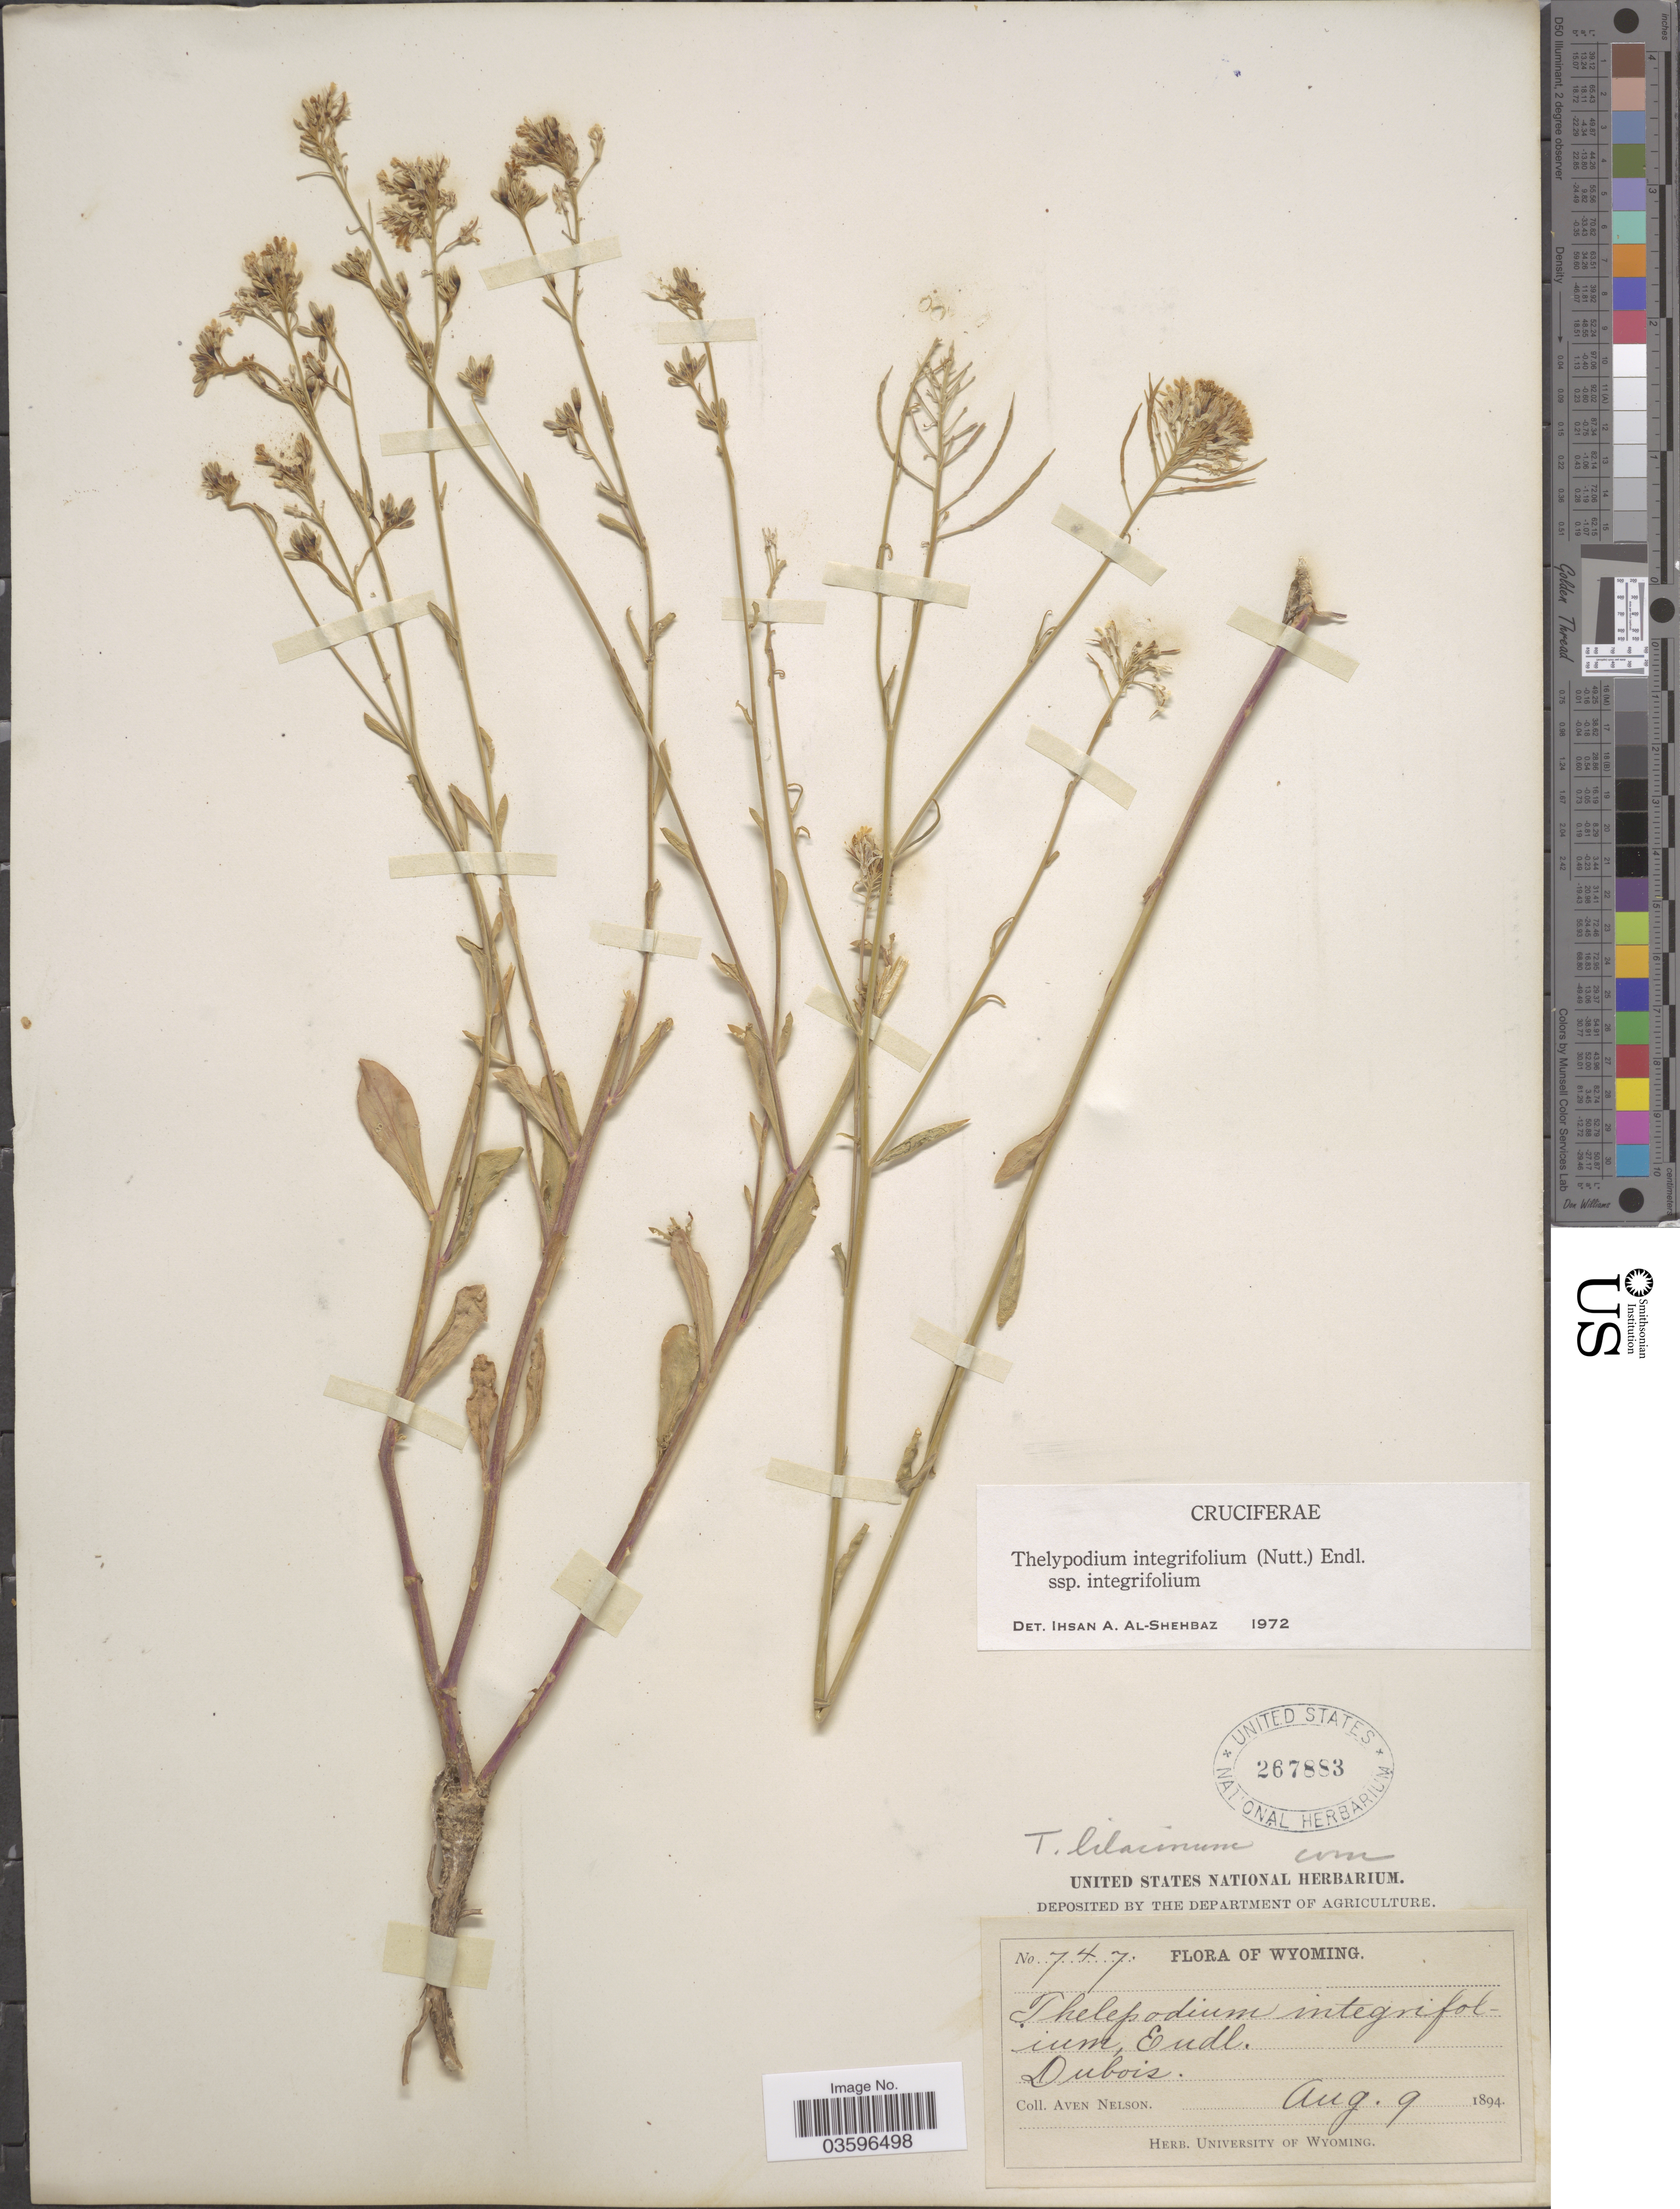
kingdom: Plantae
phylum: Tracheophyta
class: Magnoliopsida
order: Brassicales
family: Brassicaceae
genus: Thelypodium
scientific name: Thelypodium integrifolium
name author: (Nutt.) Endl.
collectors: A. Nelson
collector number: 747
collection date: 1894-08-09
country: United States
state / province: Wyoming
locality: Dubois.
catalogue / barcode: US 267883